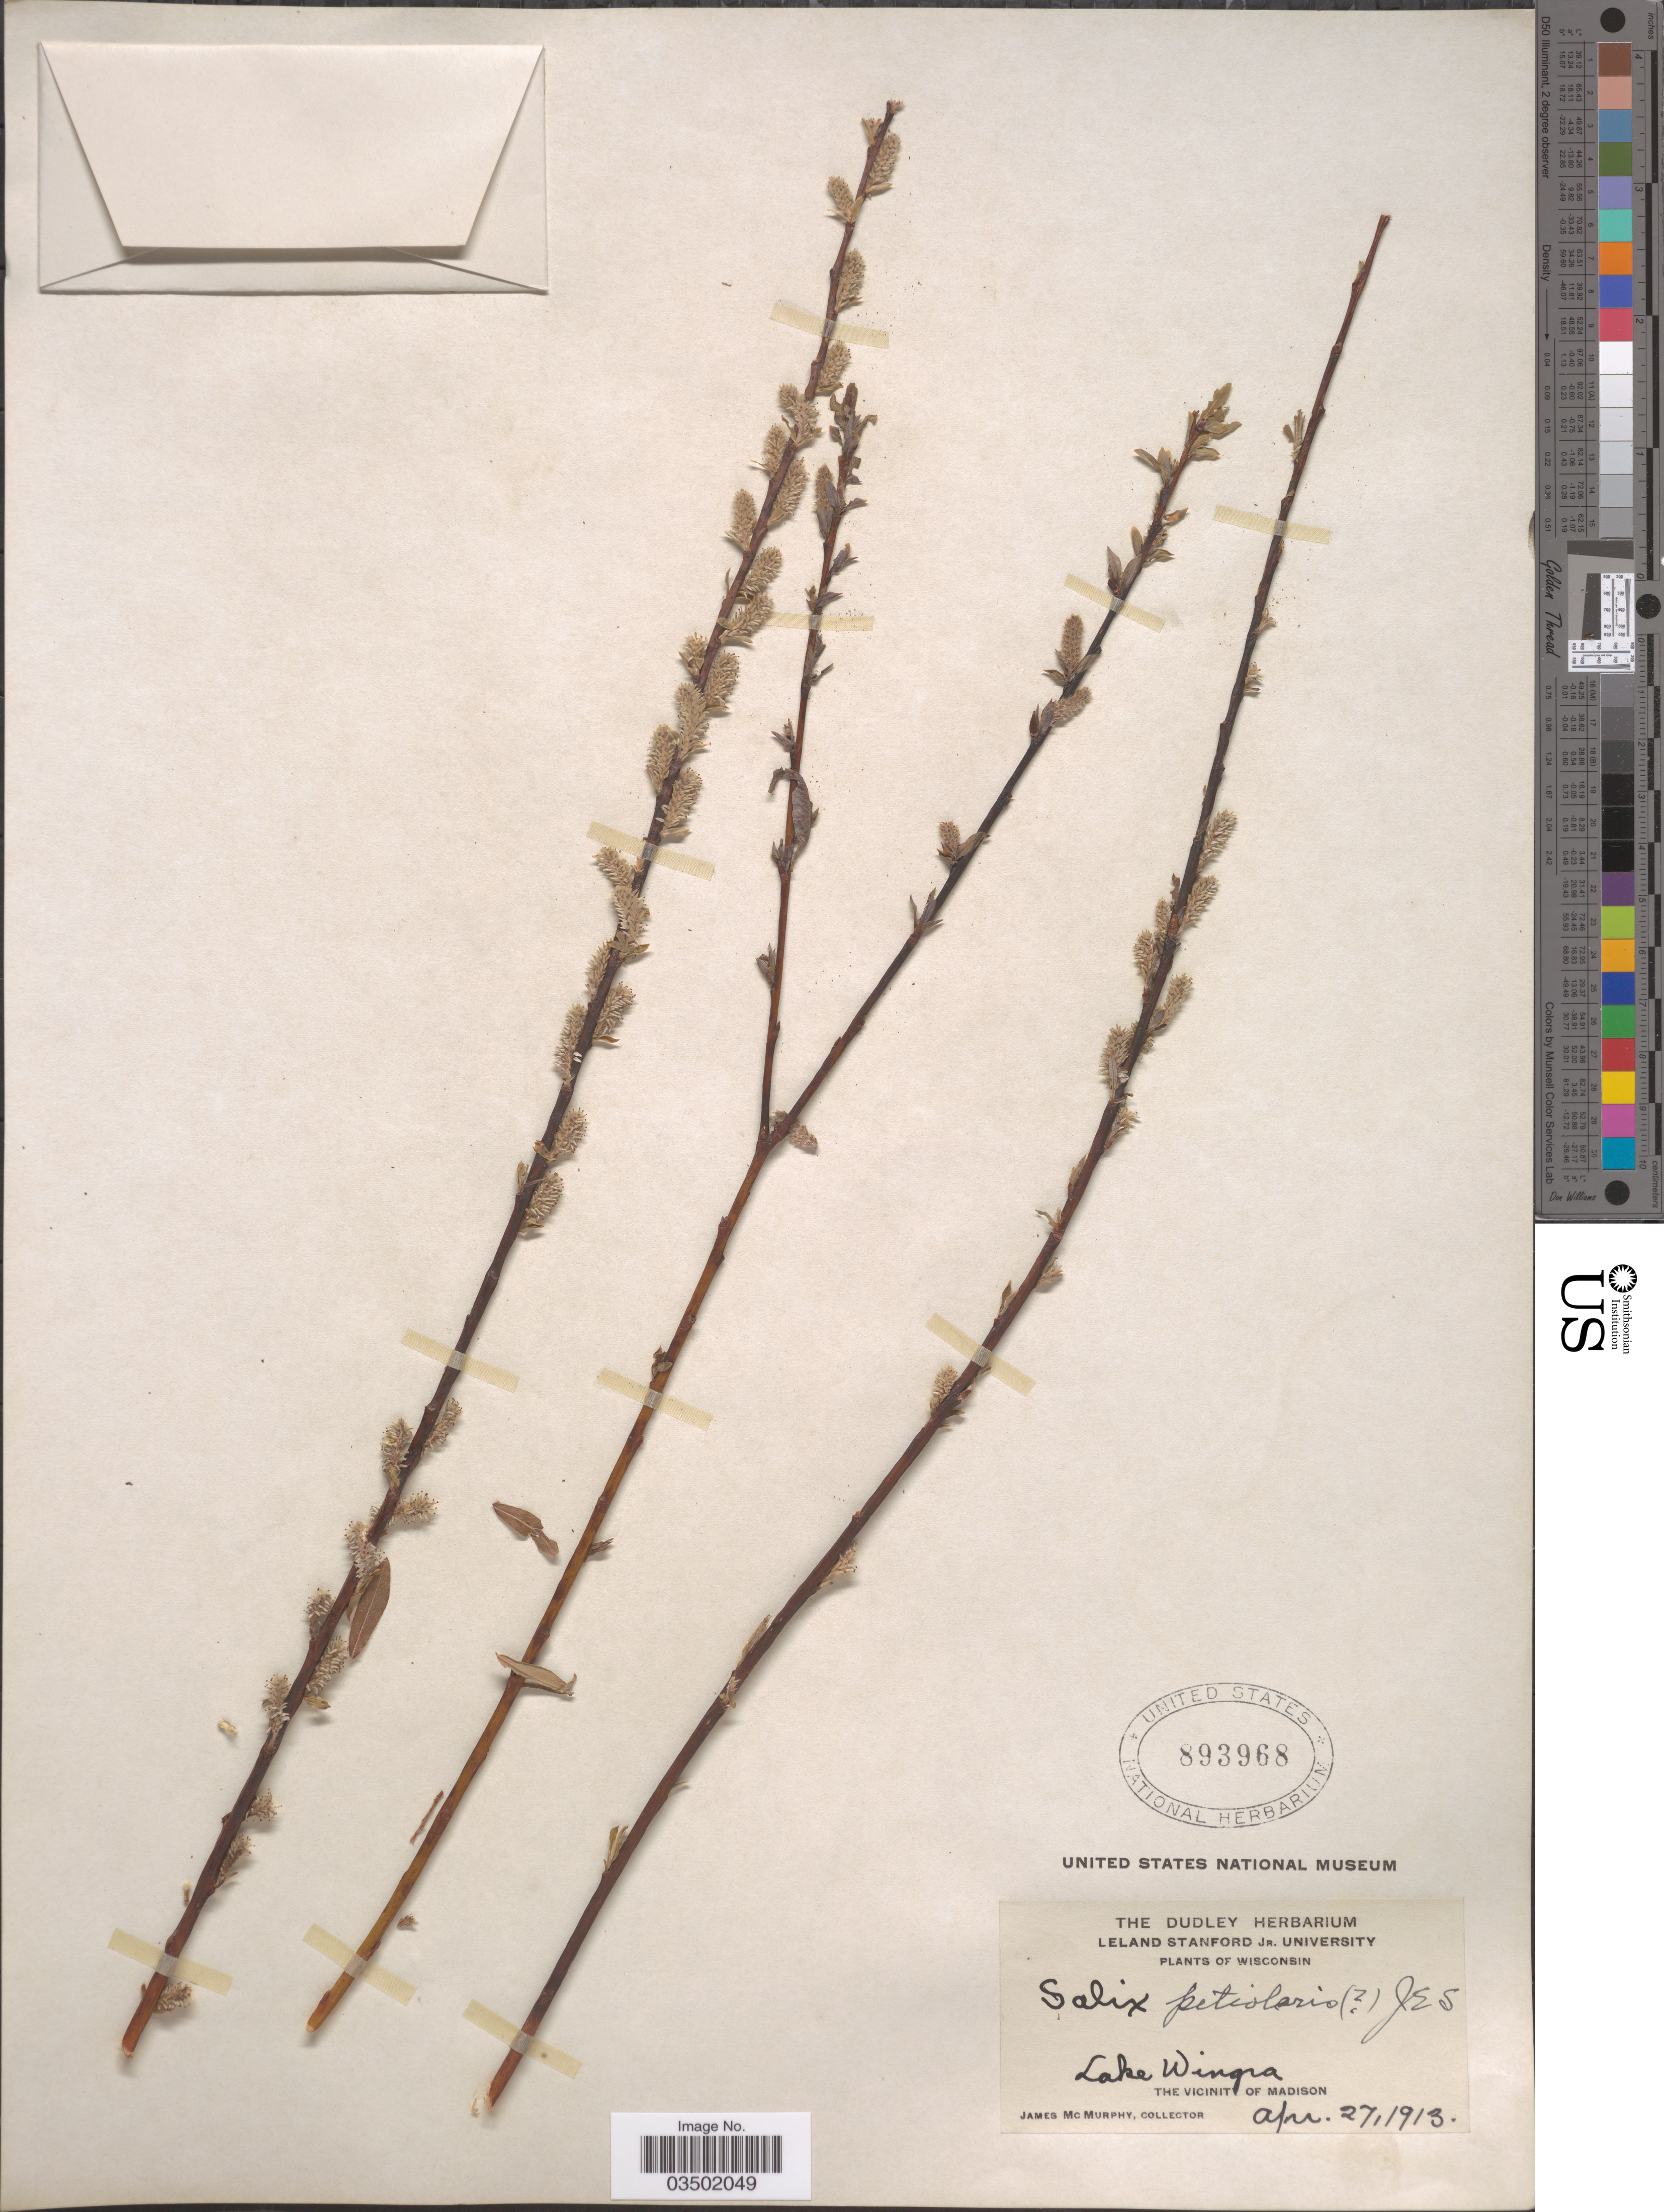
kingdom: Plantae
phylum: Tracheophyta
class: Magnoliopsida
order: Malpighiales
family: Salicaceae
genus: Salix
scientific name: Salix petiolaris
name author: Sm.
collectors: J. McMurphy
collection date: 1913-04-27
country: United States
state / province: Wisconsin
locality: Lake Wingra. The vicinity of Madison.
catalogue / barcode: US 893968